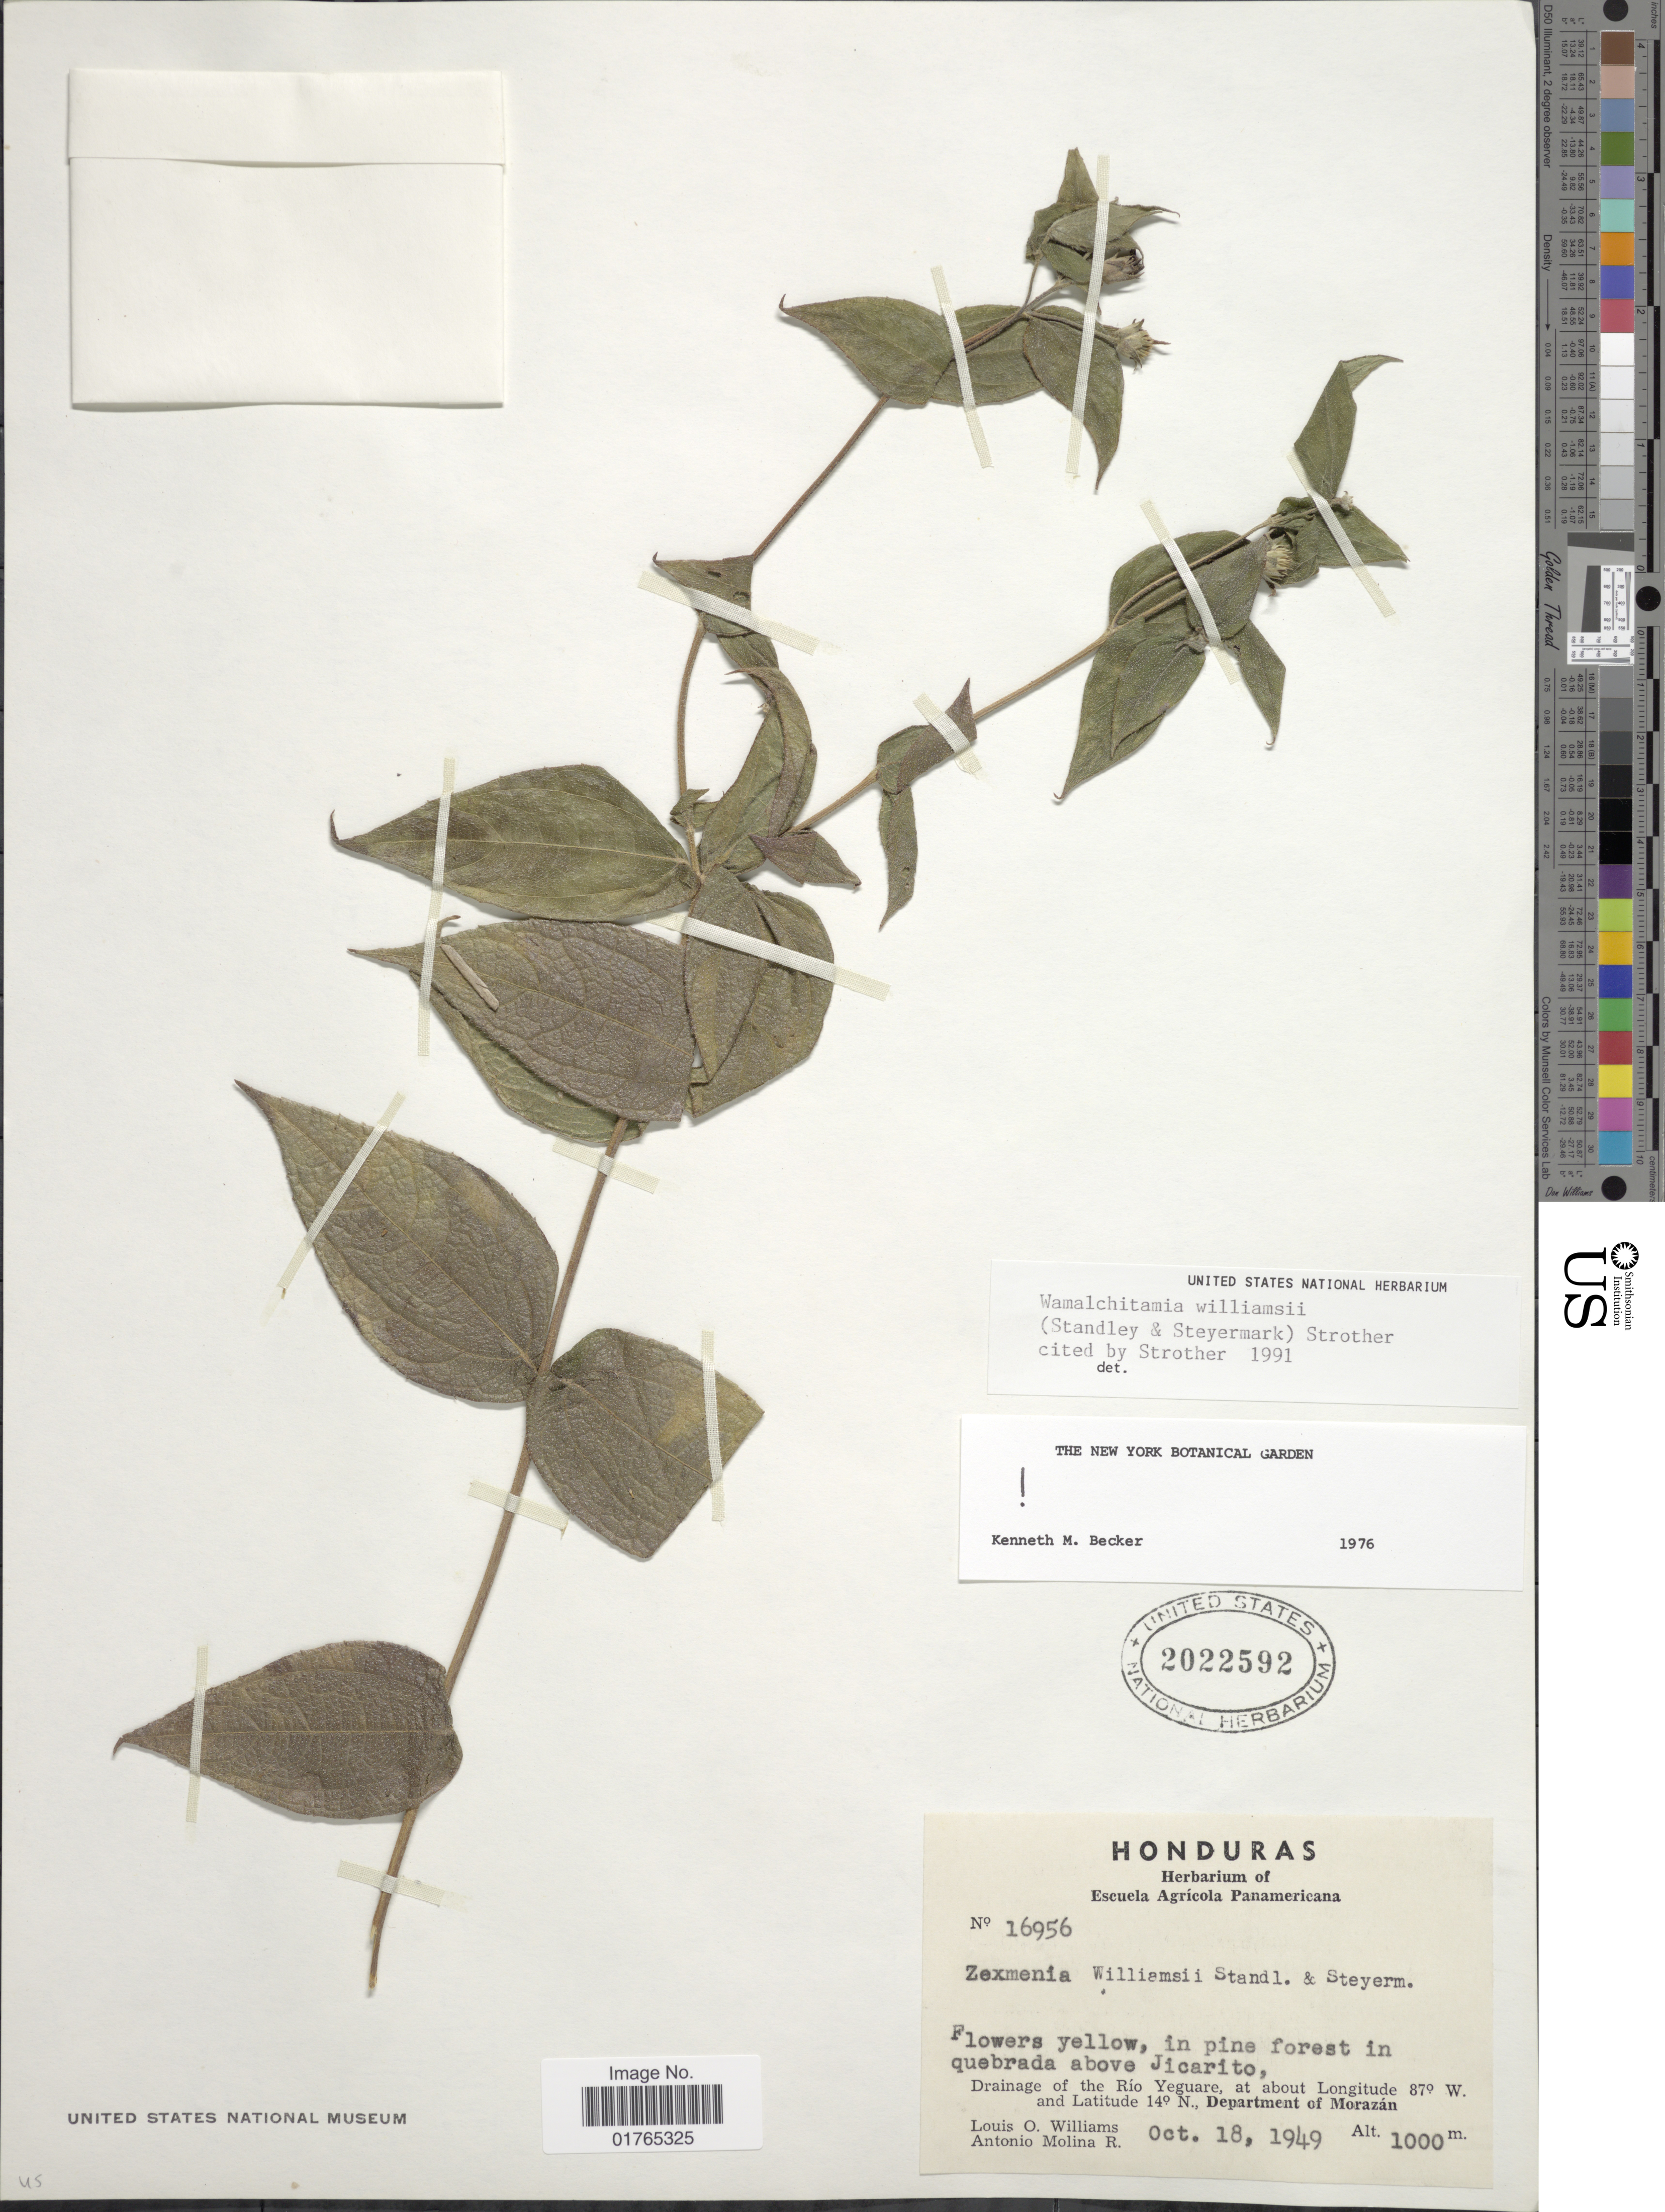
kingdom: Plantae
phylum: Tracheophyta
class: Magnoliopsida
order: Asterales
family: Asteraceae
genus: Wamalchitamia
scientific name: Wamalchitamia williamsii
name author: (Standl. & Steyerm.) Strother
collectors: L. O. Williams & A. Molina R.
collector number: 16956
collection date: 1949-10-18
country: Honduras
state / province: Fco. Morazán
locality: In pine forest in quebrada above Jicarito, drainage of the Río Yeguare, department of Morazán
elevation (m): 1000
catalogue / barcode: US 2022592